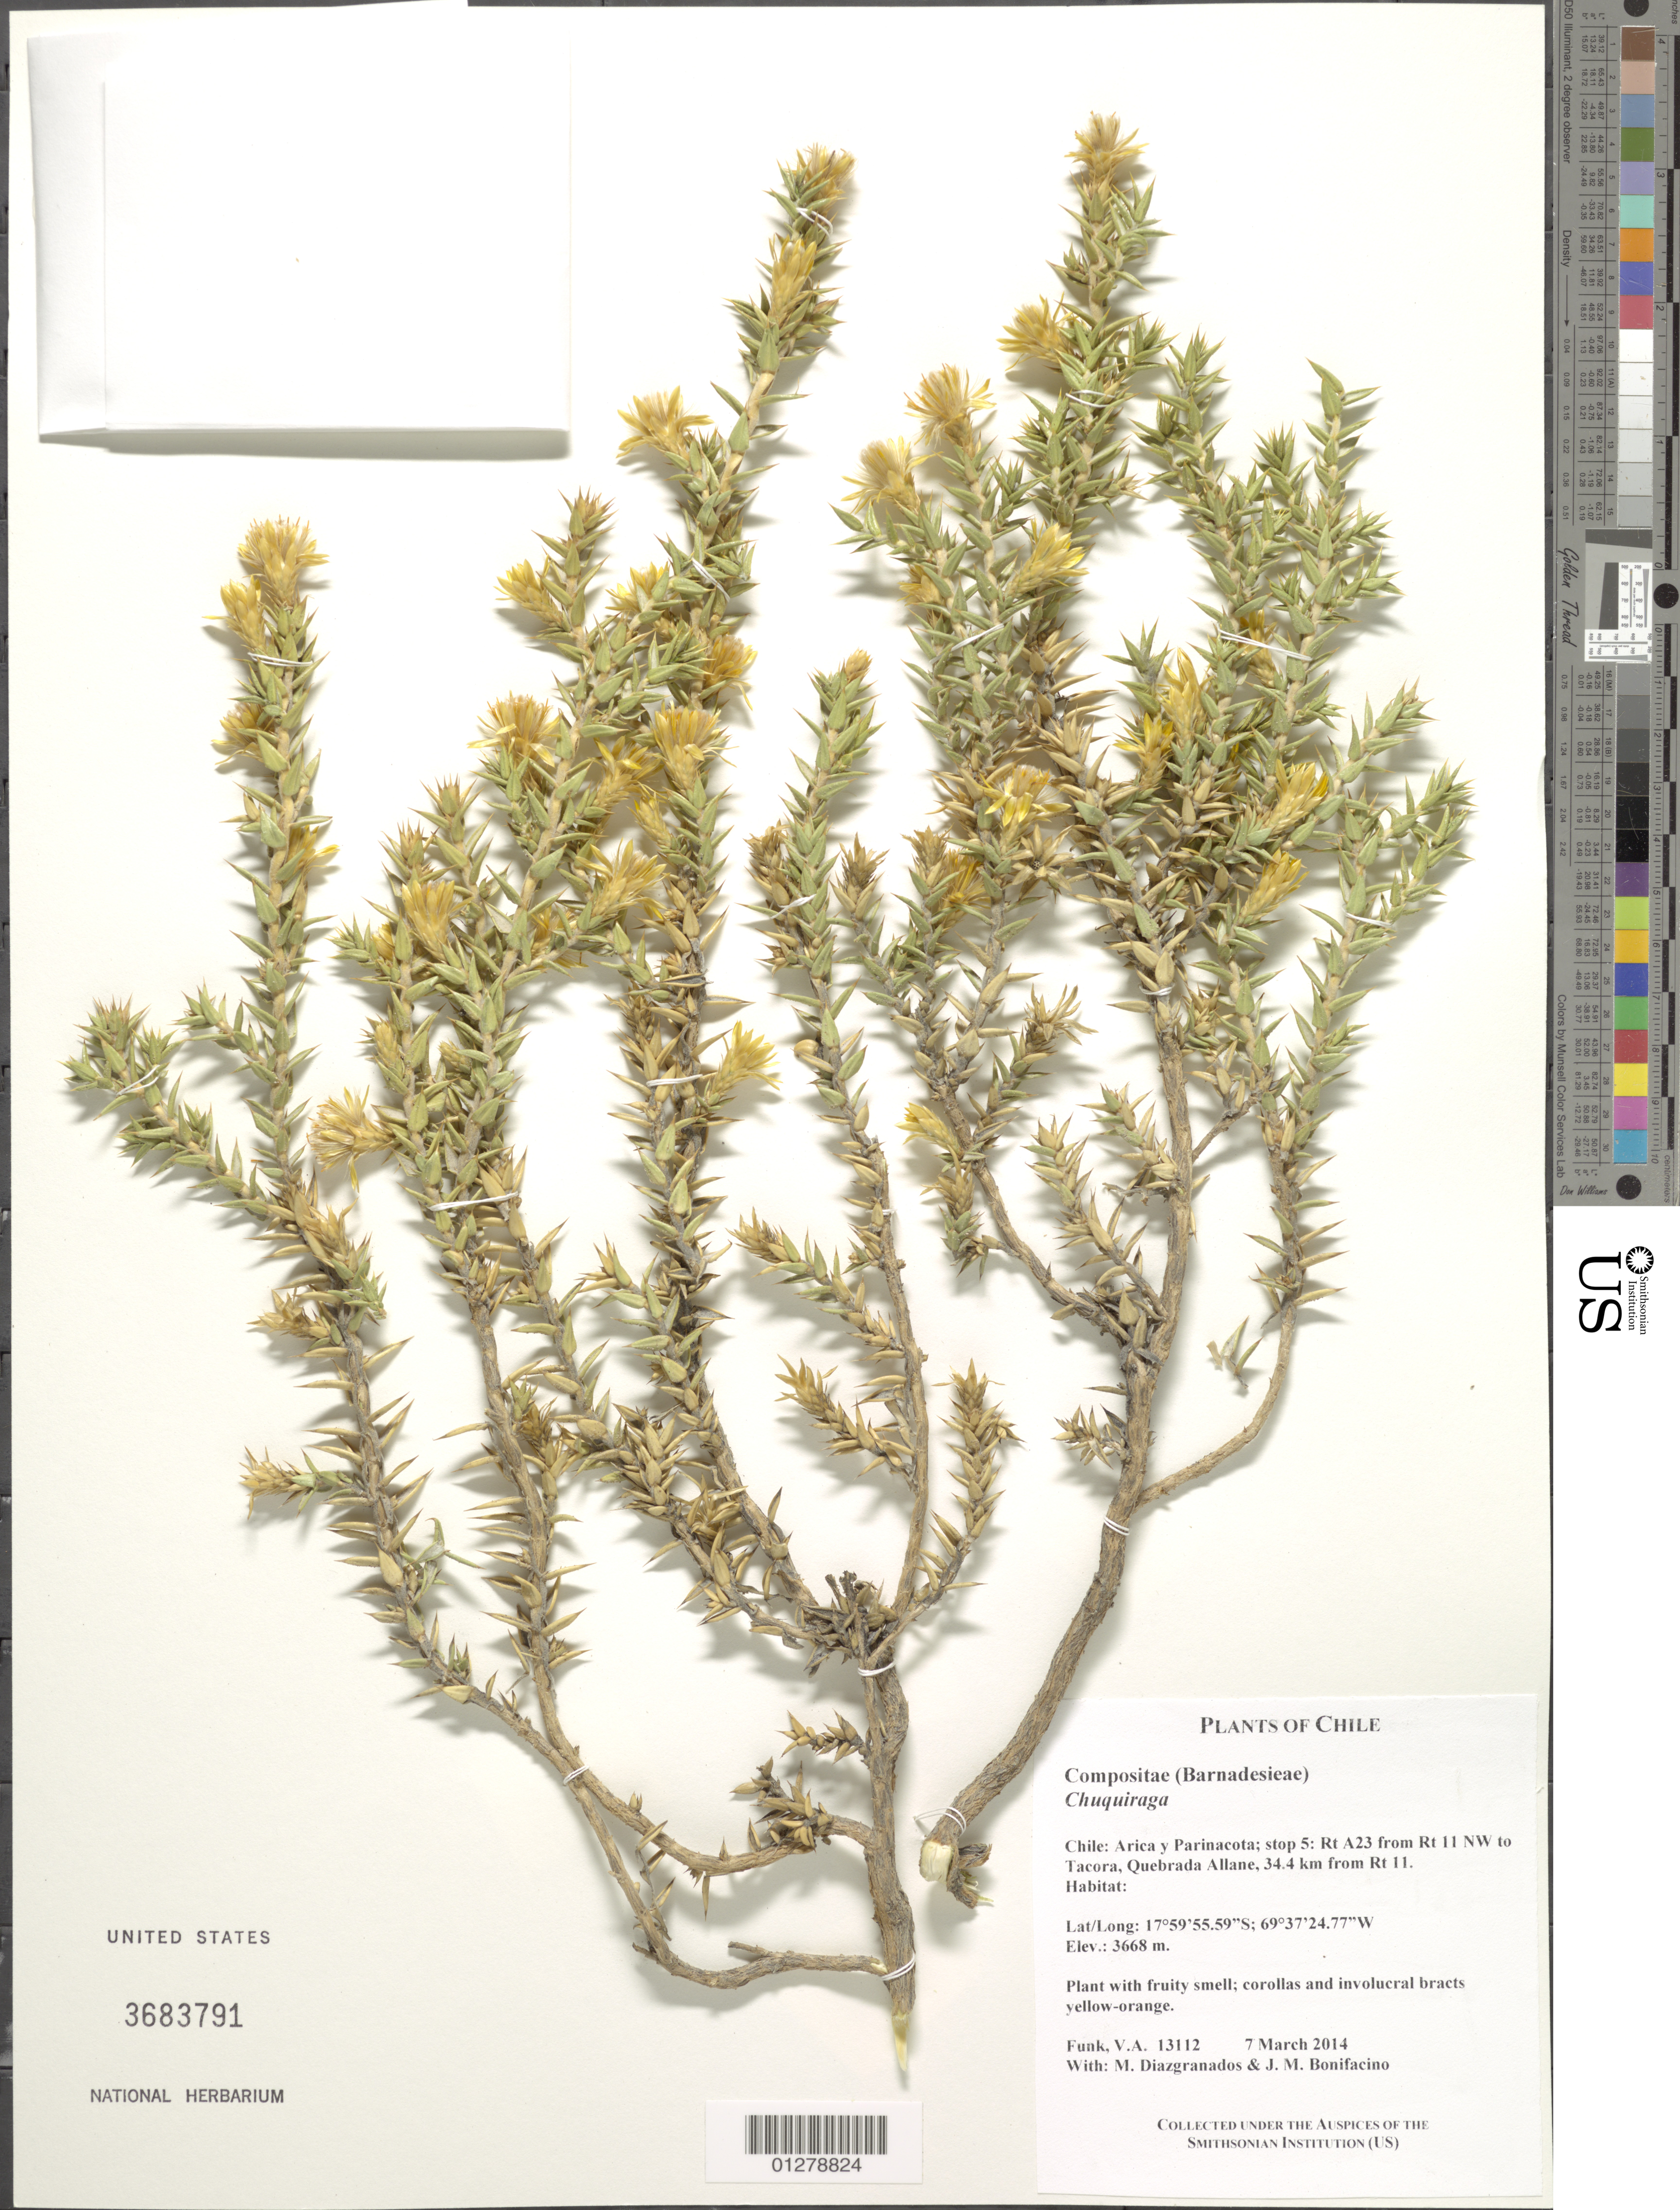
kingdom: Plantae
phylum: Tracheophyta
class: Magnoliopsida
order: Asterales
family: Asteraceae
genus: Chuquiraga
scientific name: Chuquiraga sp.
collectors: V. Funk, M. Diazgranados C. & M. Bonifacino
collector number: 13112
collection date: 2014-03-07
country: Chile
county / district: Arica & Parinacota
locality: Stop 5: Rt A23 from Rt 11 NW to Tacora, Quebrada Allane, 34.4 km from Rt 11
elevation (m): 3668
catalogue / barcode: US 3683791